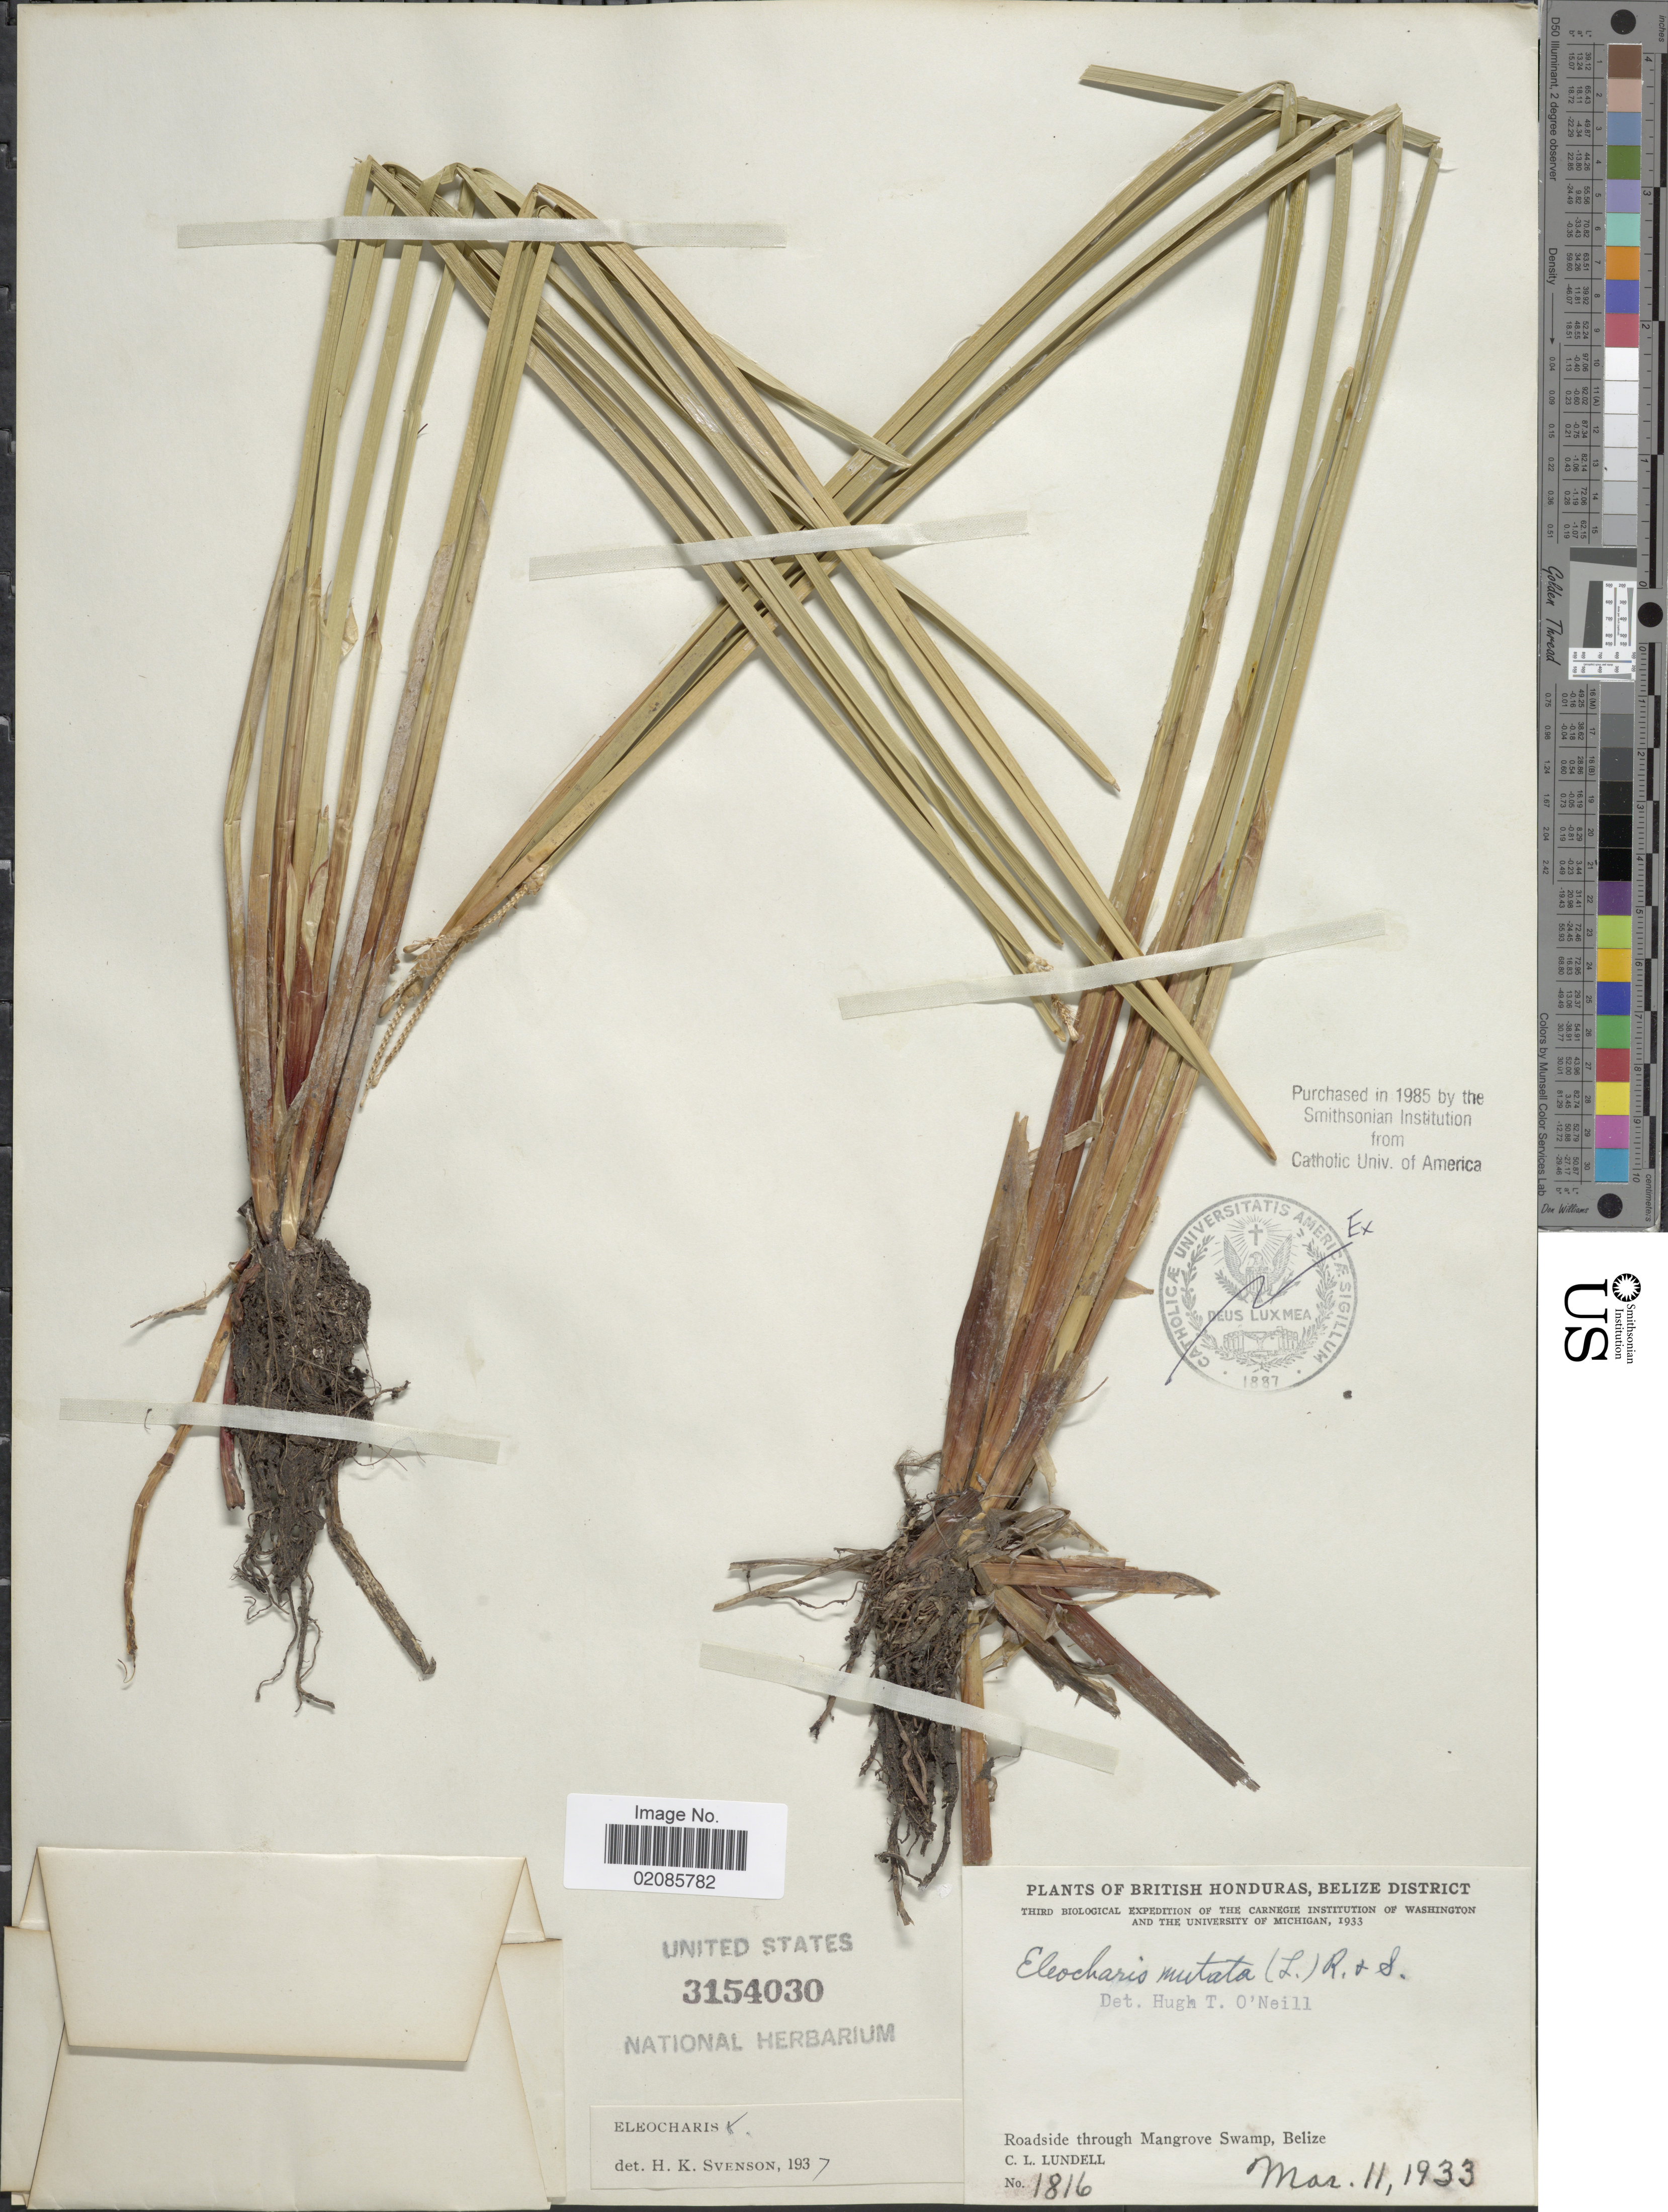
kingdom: Plantae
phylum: Tracheophyta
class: Liliopsida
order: Poales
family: Cyperaceae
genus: Eleocharis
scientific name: Eleocharis mutata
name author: (L.) Roem. & Schult.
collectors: C. L. Lundell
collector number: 1816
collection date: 1933-03-11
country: Belize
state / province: Belize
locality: Roadside through Mangrove Swamp.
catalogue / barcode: US 3154030